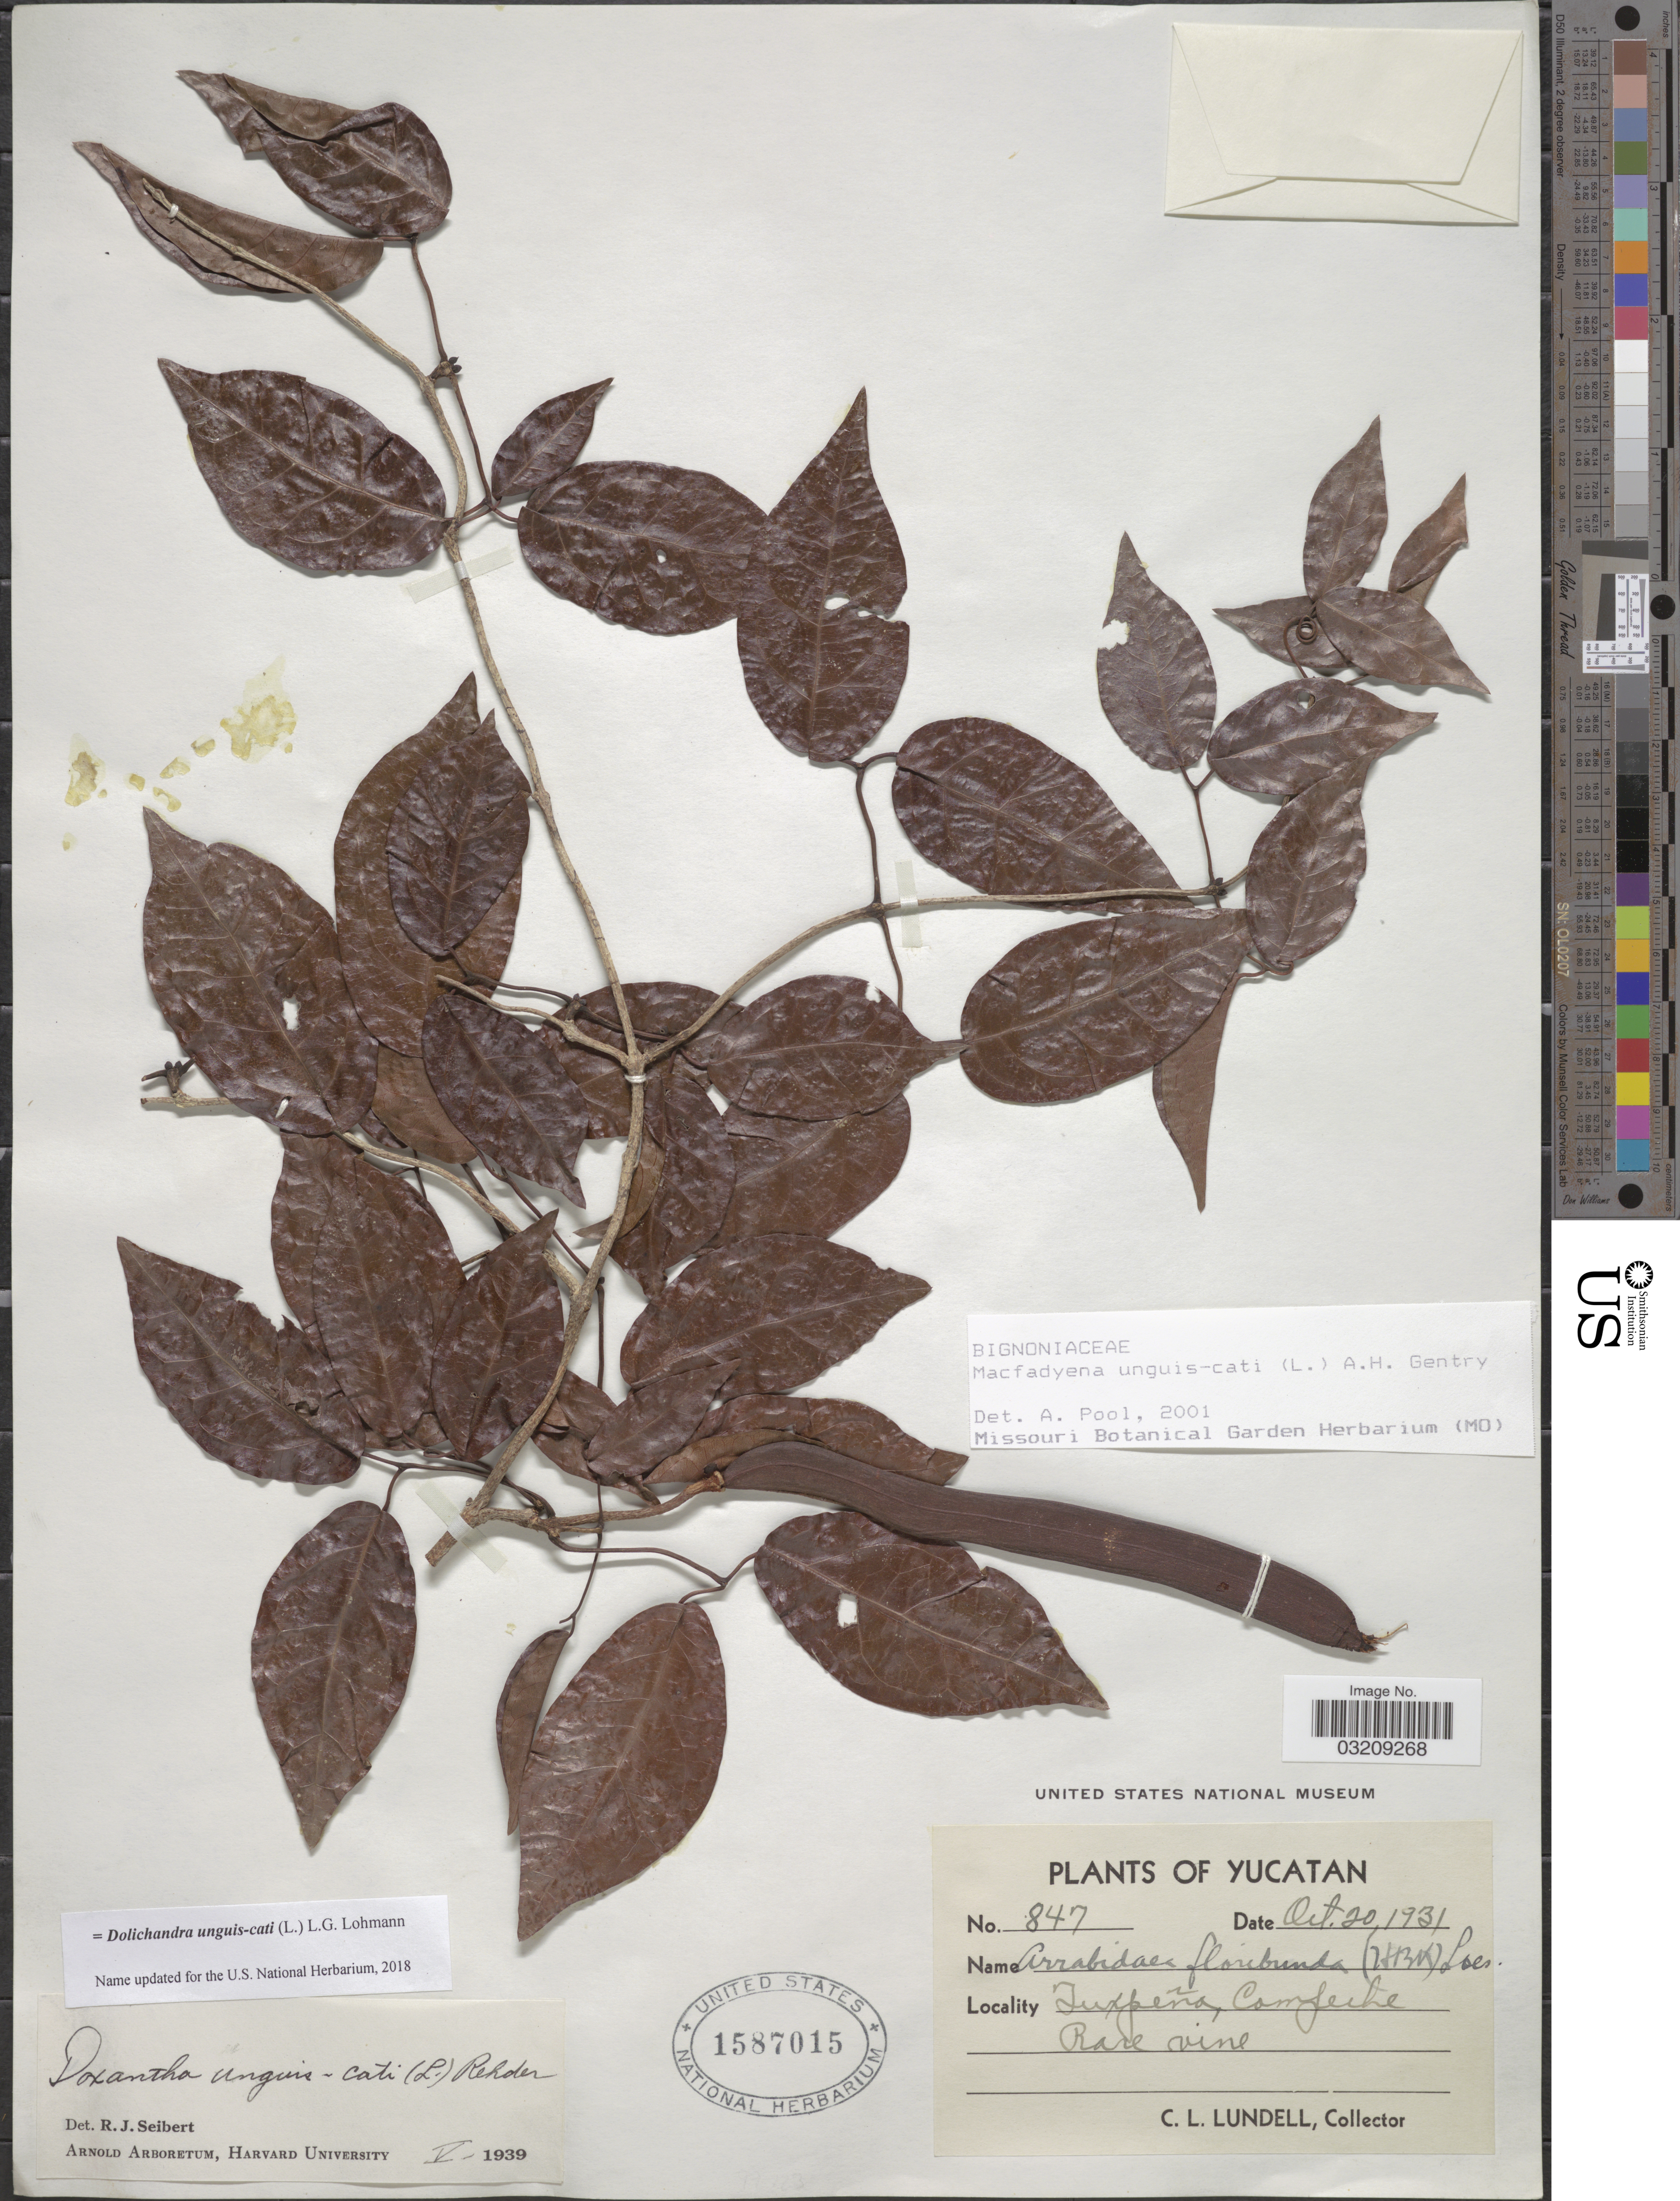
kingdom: Plantae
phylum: Tracheophyta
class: Magnoliopsida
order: Lamiales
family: Bignoniaceae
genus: Dolichandra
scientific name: Dolichandra unguis-cati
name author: (L.) L.G. Lohmann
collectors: C. L. Lundell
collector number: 847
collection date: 1931-10-20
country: Mexico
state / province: Yucatán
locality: Tuxpeña, Campeche.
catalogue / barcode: US 1587015